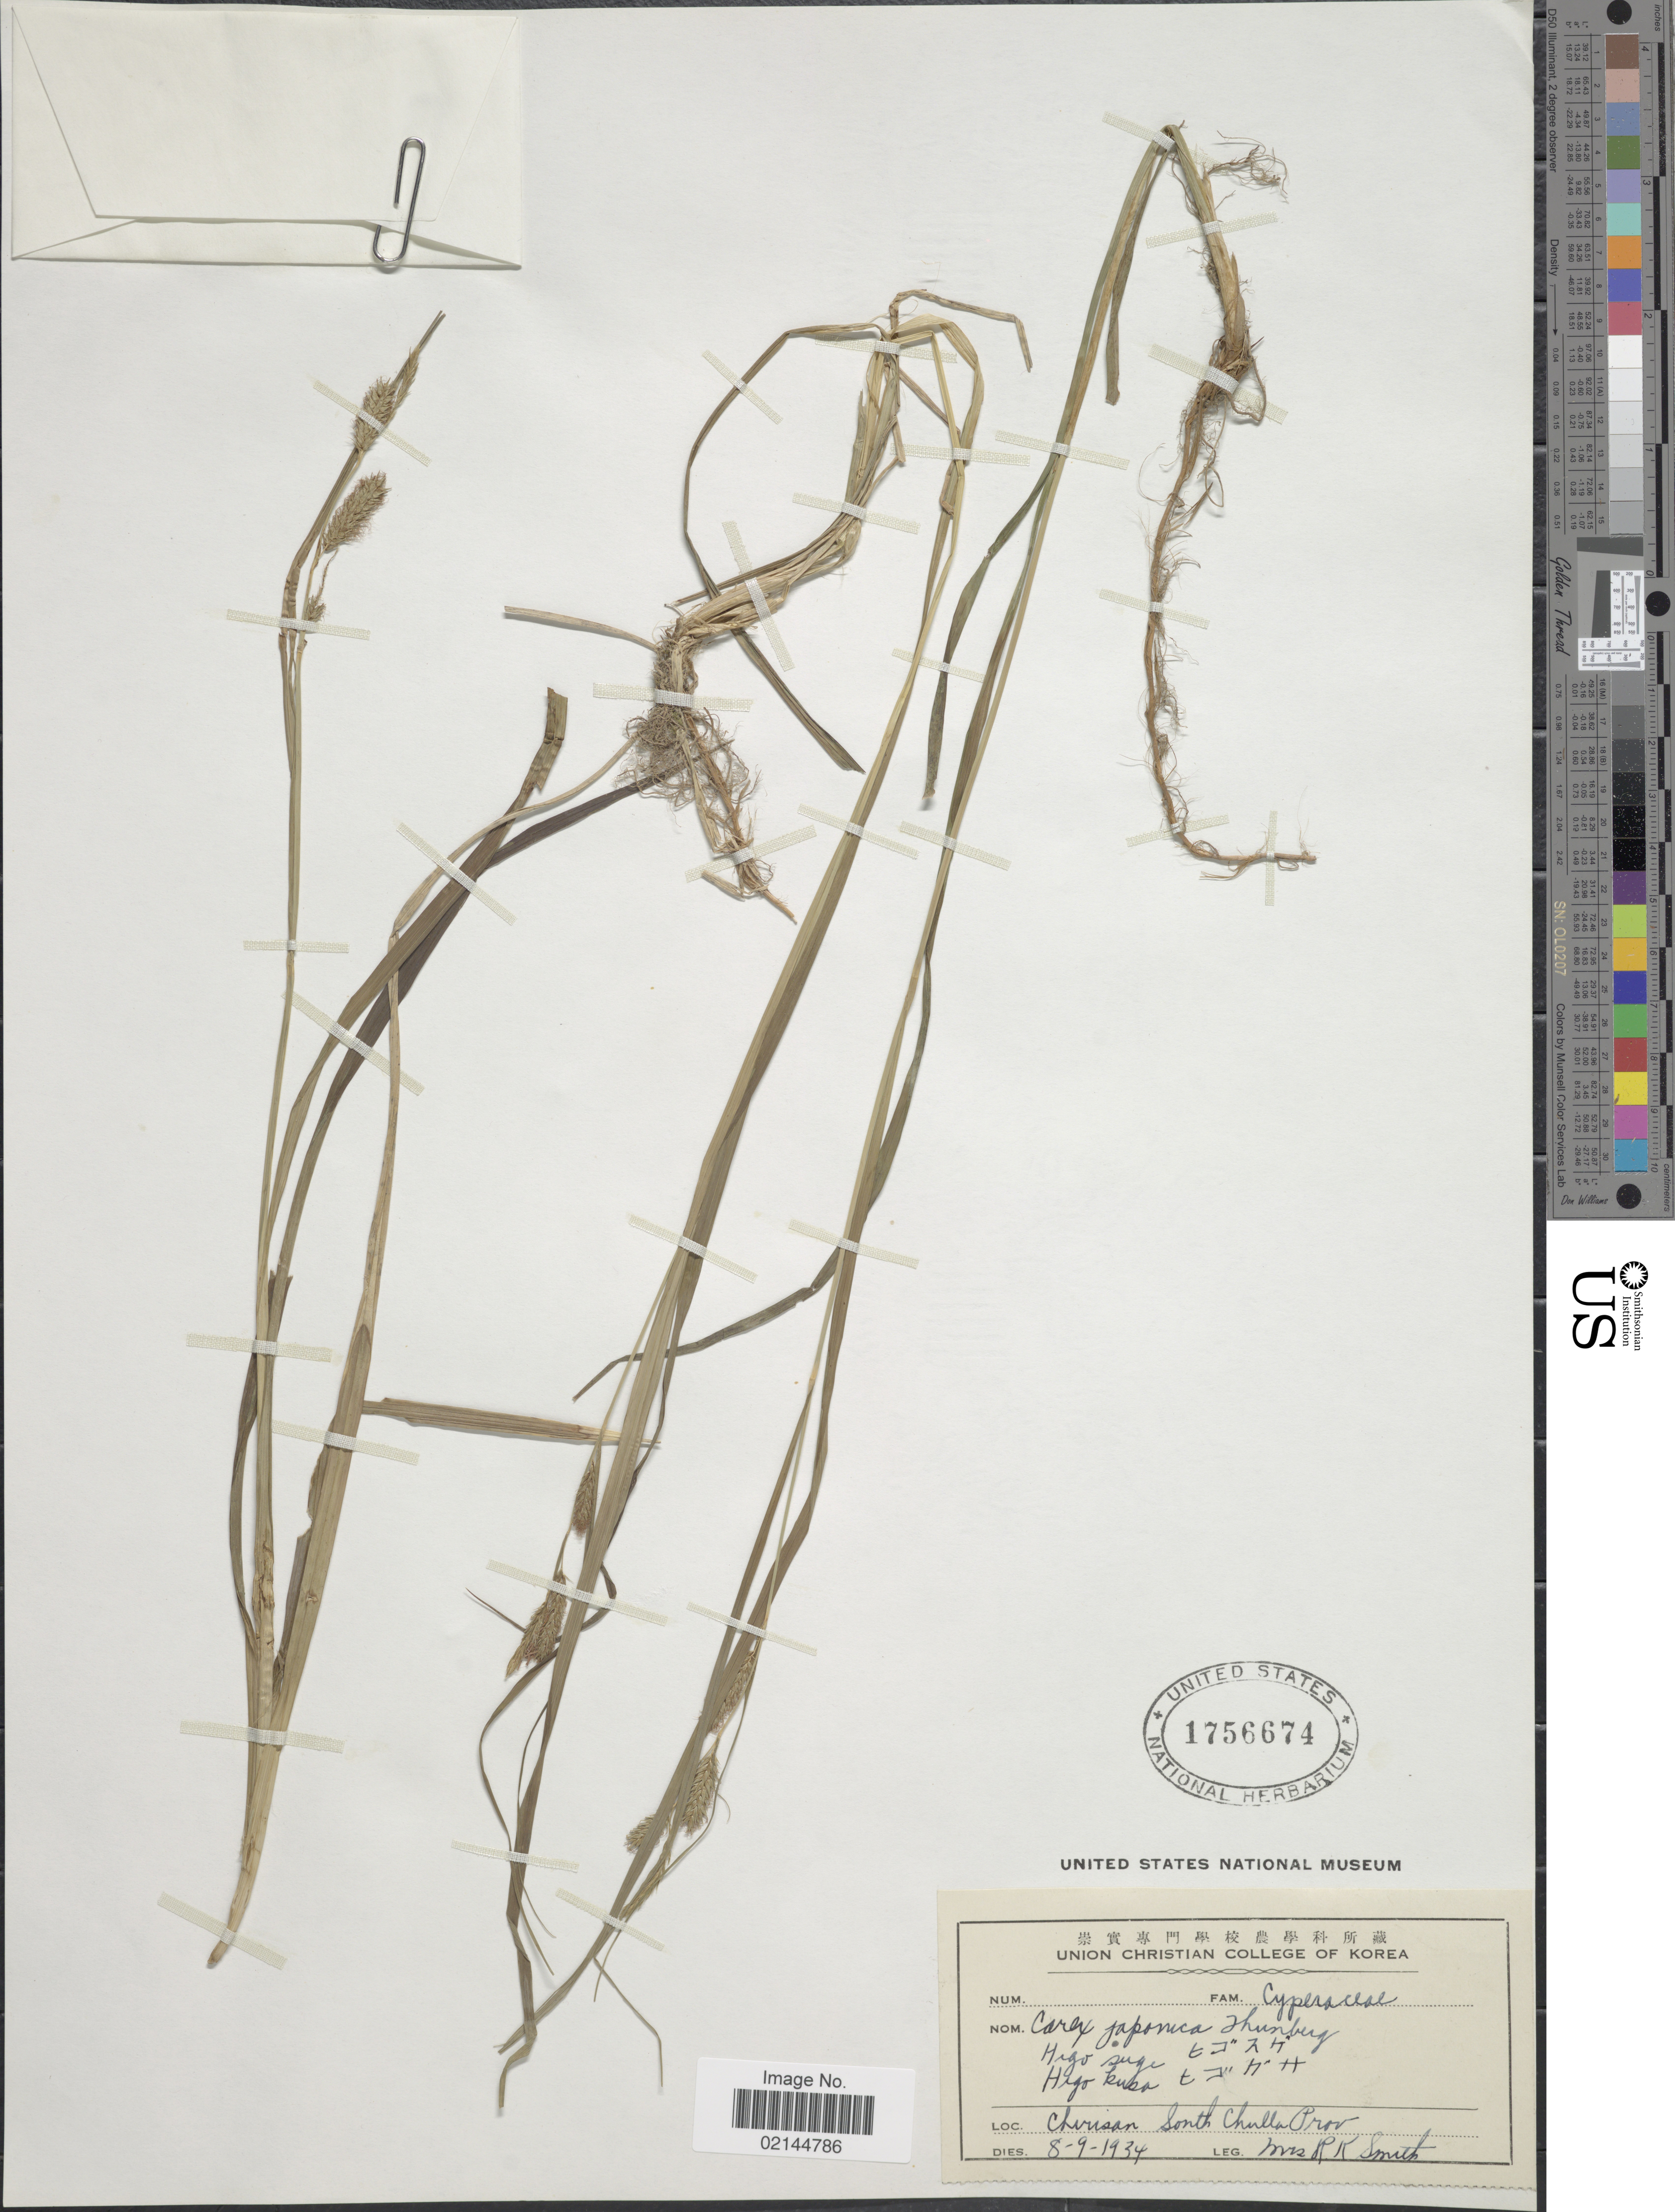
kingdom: Plantae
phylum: Tracheophyta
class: Liliopsida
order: Poales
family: Cyperaceae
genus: Carex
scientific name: Carex japonica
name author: Thunb.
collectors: R. Smith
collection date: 1934-09-08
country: South Korea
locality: Cherisan, South Chulla Prov.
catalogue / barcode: US 1756674